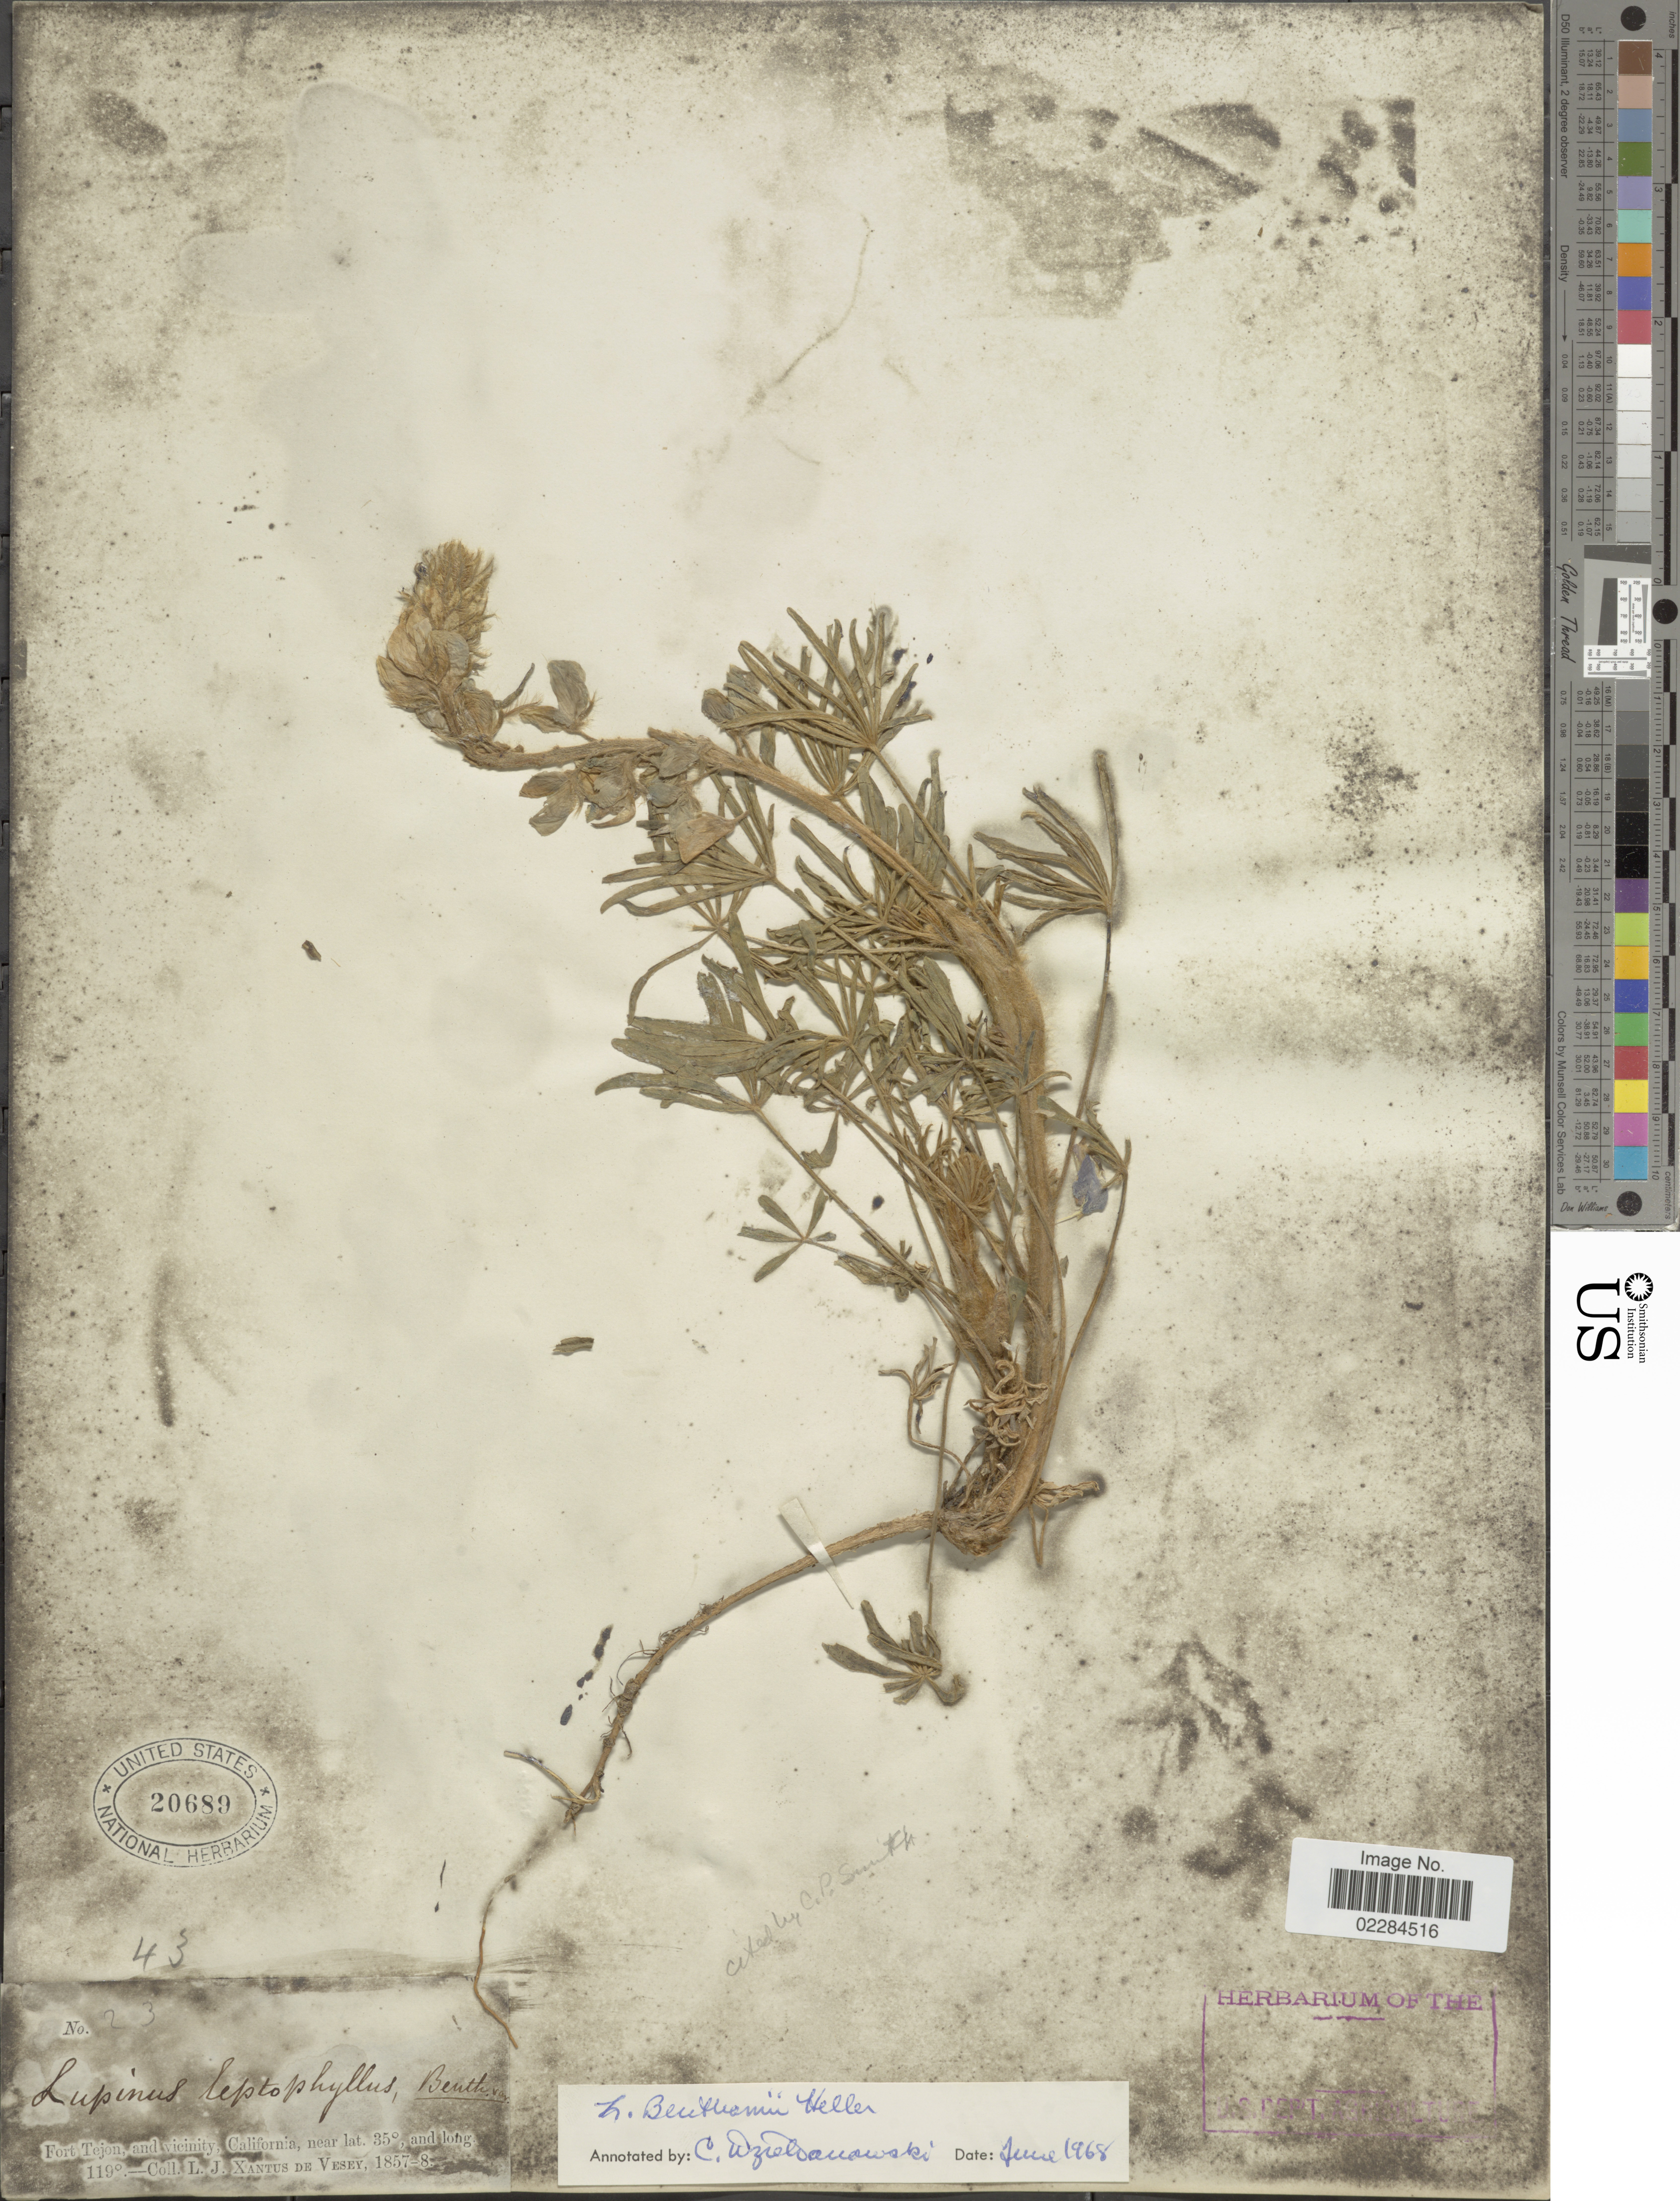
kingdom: Plantae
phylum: Tracheophyta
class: Magnoliopsida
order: Fabales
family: Fabaceae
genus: Lupinus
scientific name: Lupinus benthamii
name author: A. Heller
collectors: L. Xantus de Vesey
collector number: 23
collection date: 1857/1858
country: United States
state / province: California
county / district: Kern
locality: Fort Tejon and Vicinity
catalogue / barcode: US 20689